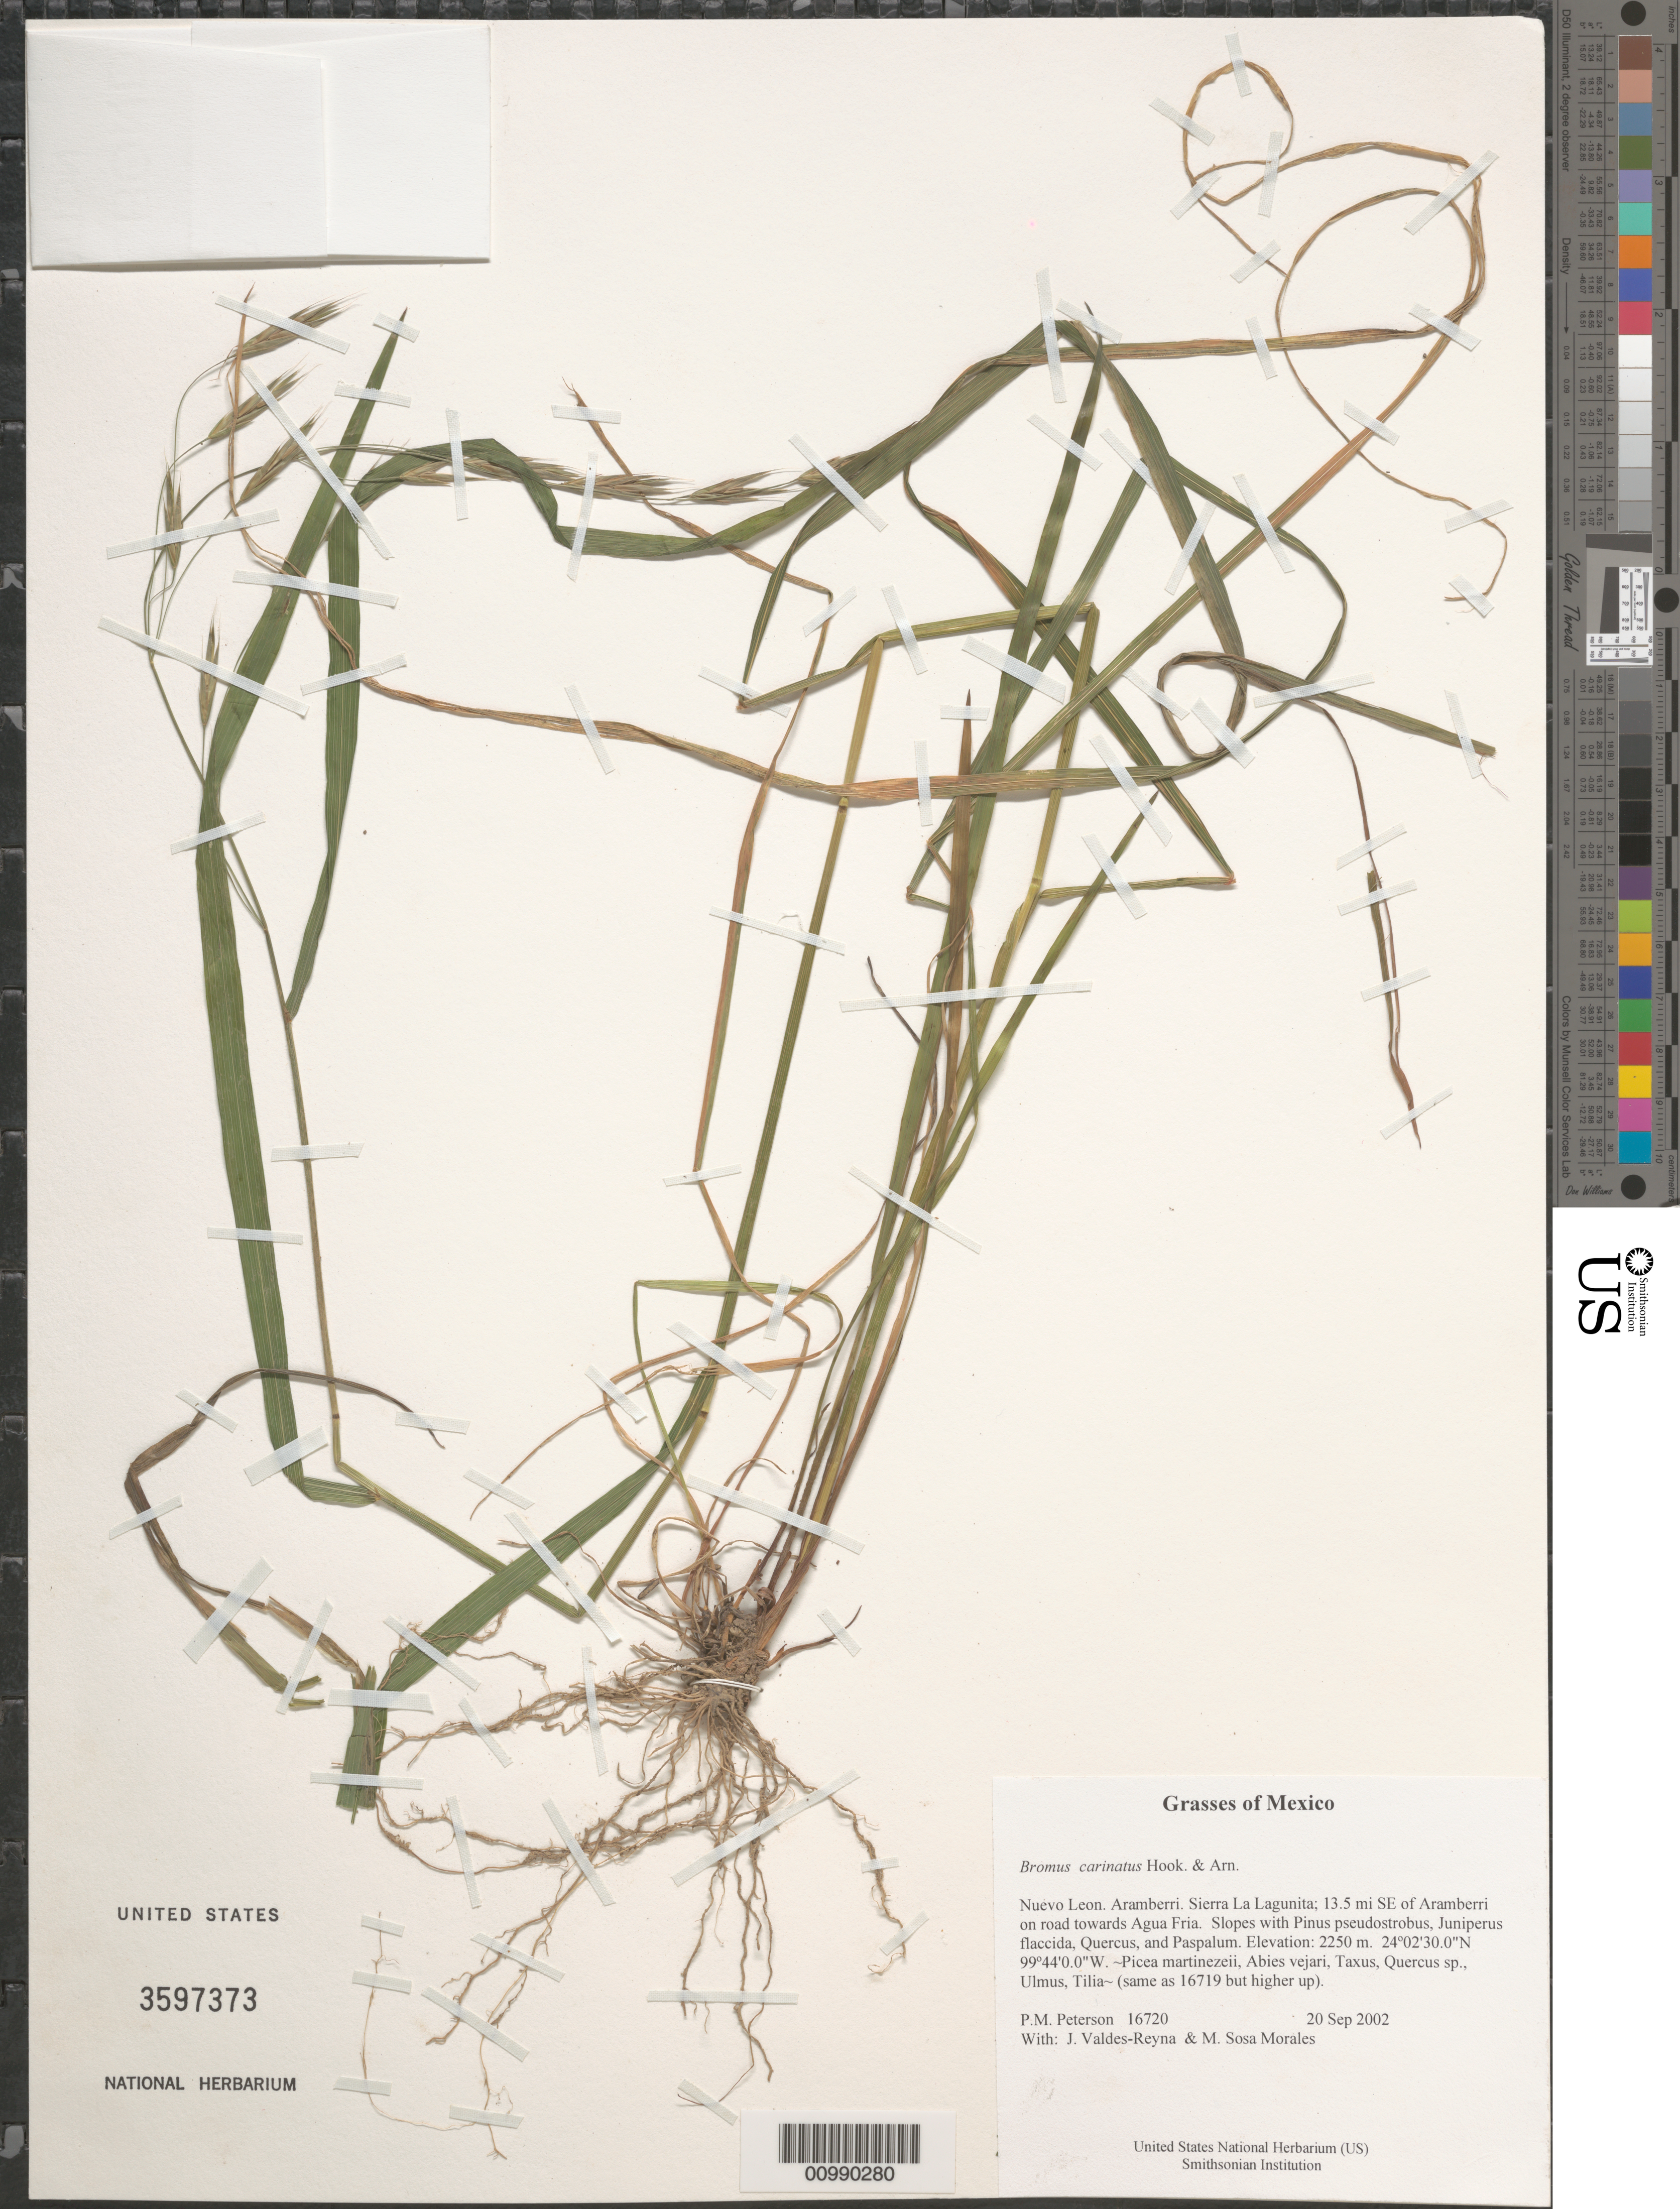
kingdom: Plantae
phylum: Tracheophyta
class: Liliopsida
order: Poales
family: Poaceae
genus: Bromus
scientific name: Bromus carinatus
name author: Hook. & Arn.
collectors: P. M. Peterson, J. Valdés-Reyna & M. Sosa Morales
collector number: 16720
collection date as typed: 20 Sep 2002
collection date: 2002-09-20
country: Mexico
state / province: Nuevo León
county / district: Aramberri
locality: Sierra La Lagunita; 13.5 mi SE of Aramberri on road towards Agua Fria. Slopes with Pinus pseudostrobus, Juniperus flaccida, Quercus, and Paspalum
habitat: ~Picea martinezeii, Abies vejari, Taxus, Quercus sp., Ulmus, Tilia~ (same as 16719 but higher up)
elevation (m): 2250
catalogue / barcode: US 3597373